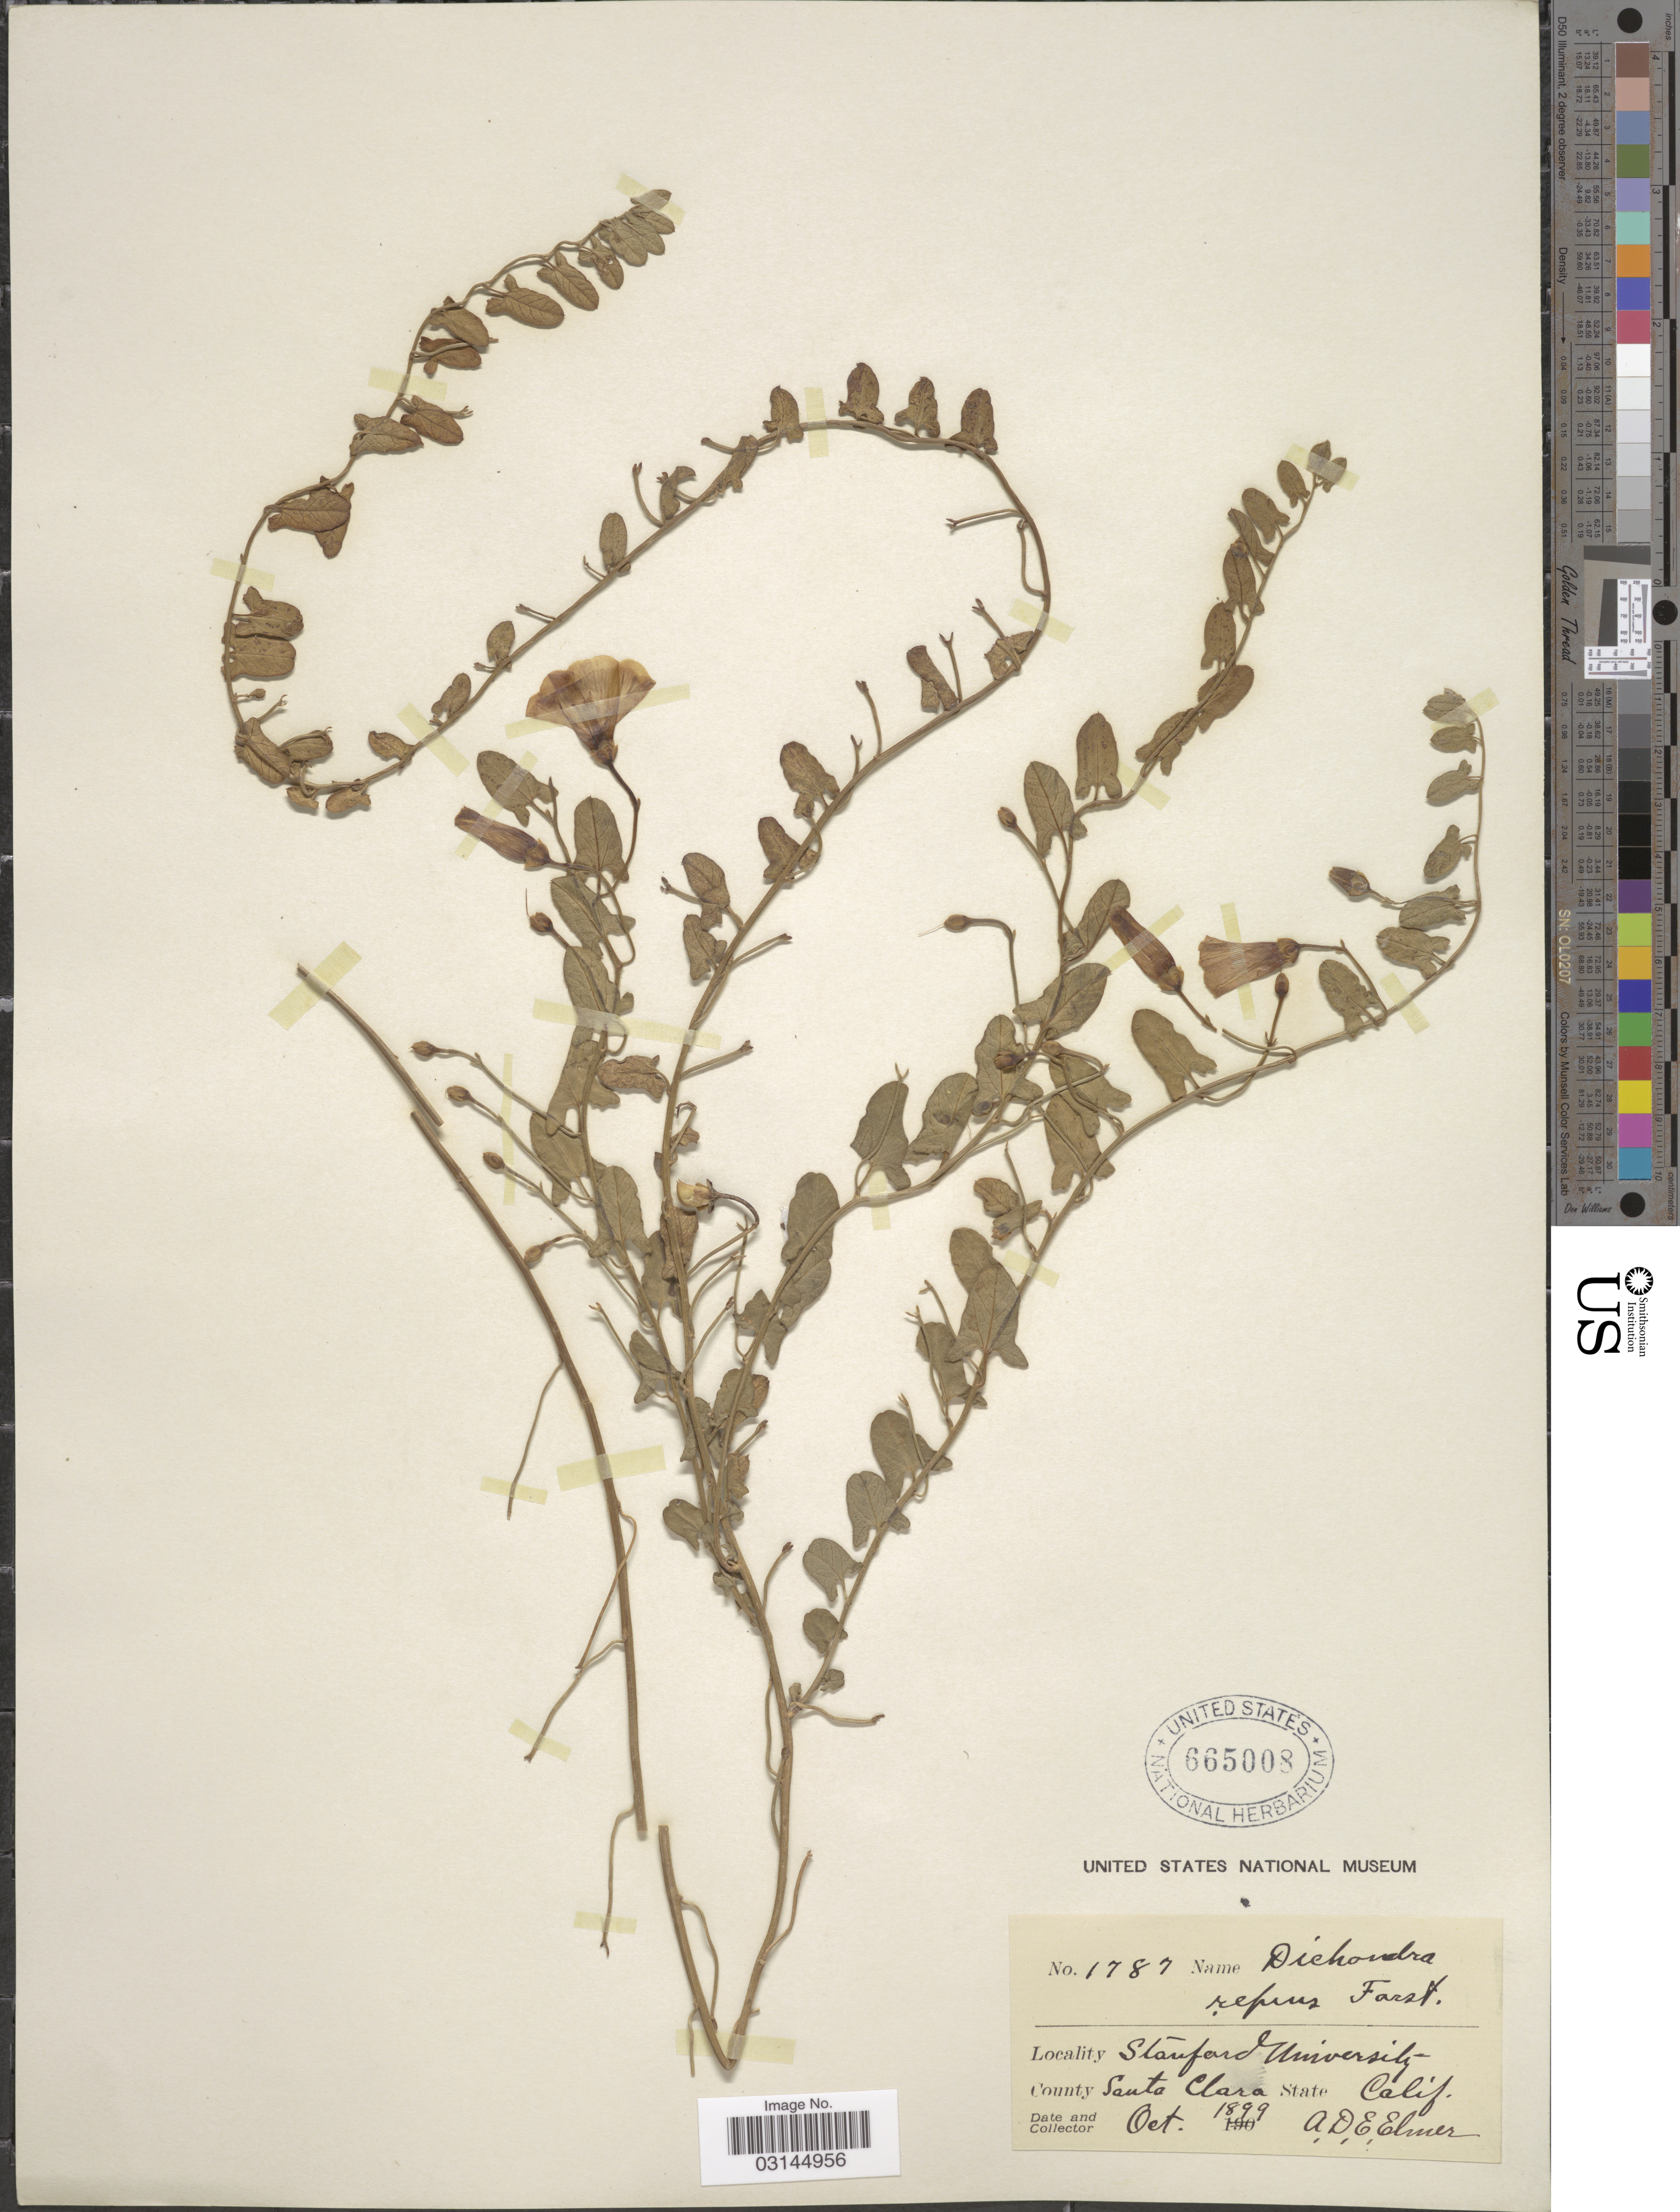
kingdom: Plantae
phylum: Tracheophyta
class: Magnoliopsida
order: Solanales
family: Convolvulaceae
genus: Convolvulus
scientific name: Convolvulus arvensis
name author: L.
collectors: A. D. E. Elmer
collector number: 1787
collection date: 1899-10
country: United States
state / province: California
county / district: Santa Clara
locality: Standford University. County Santa Clara. State Calif.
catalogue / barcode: US 665008